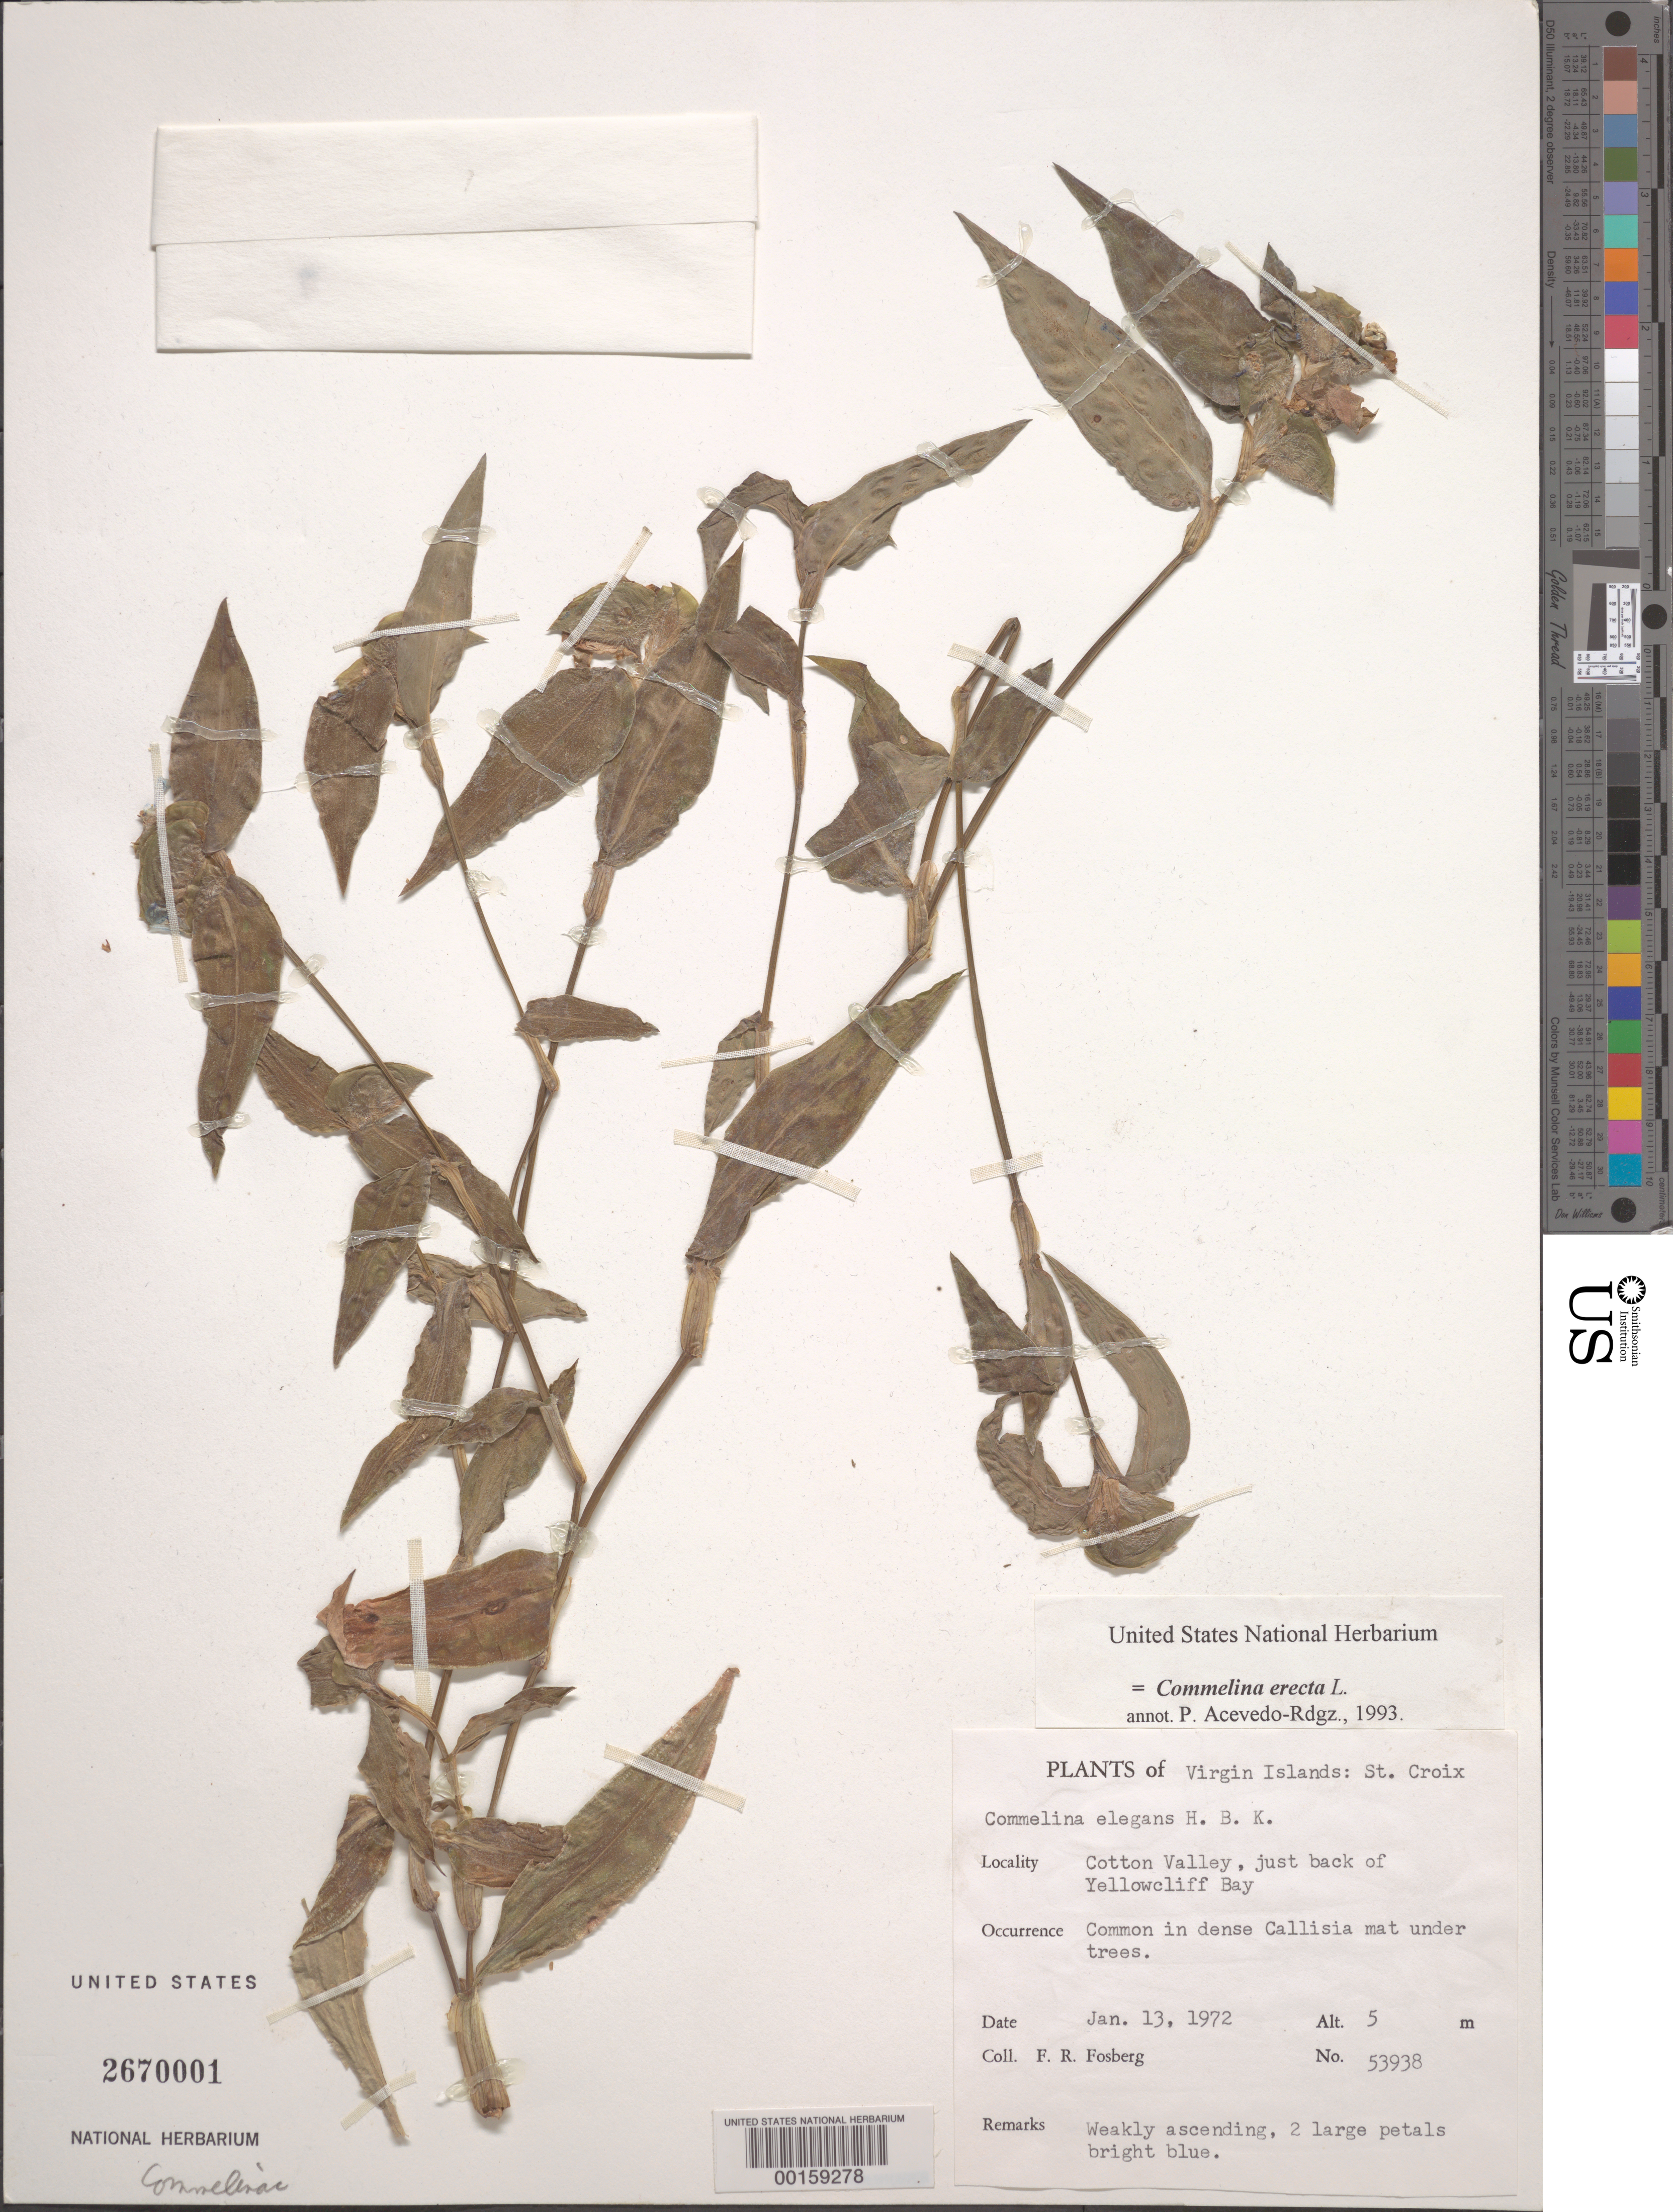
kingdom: Plantae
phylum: Tracheophyta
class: Liliopsida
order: Commelinales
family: Commelinaceae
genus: Commelina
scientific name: Commelina erecta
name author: L.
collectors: F. R. Fosberg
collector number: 53938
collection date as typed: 13 Jan 1972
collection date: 1972-01-13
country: U.S. Virgin Islands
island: St. Croix Island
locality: Cotton valley; near yellow cliff bay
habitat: In dense callisa mat; under trees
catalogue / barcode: US 2670001